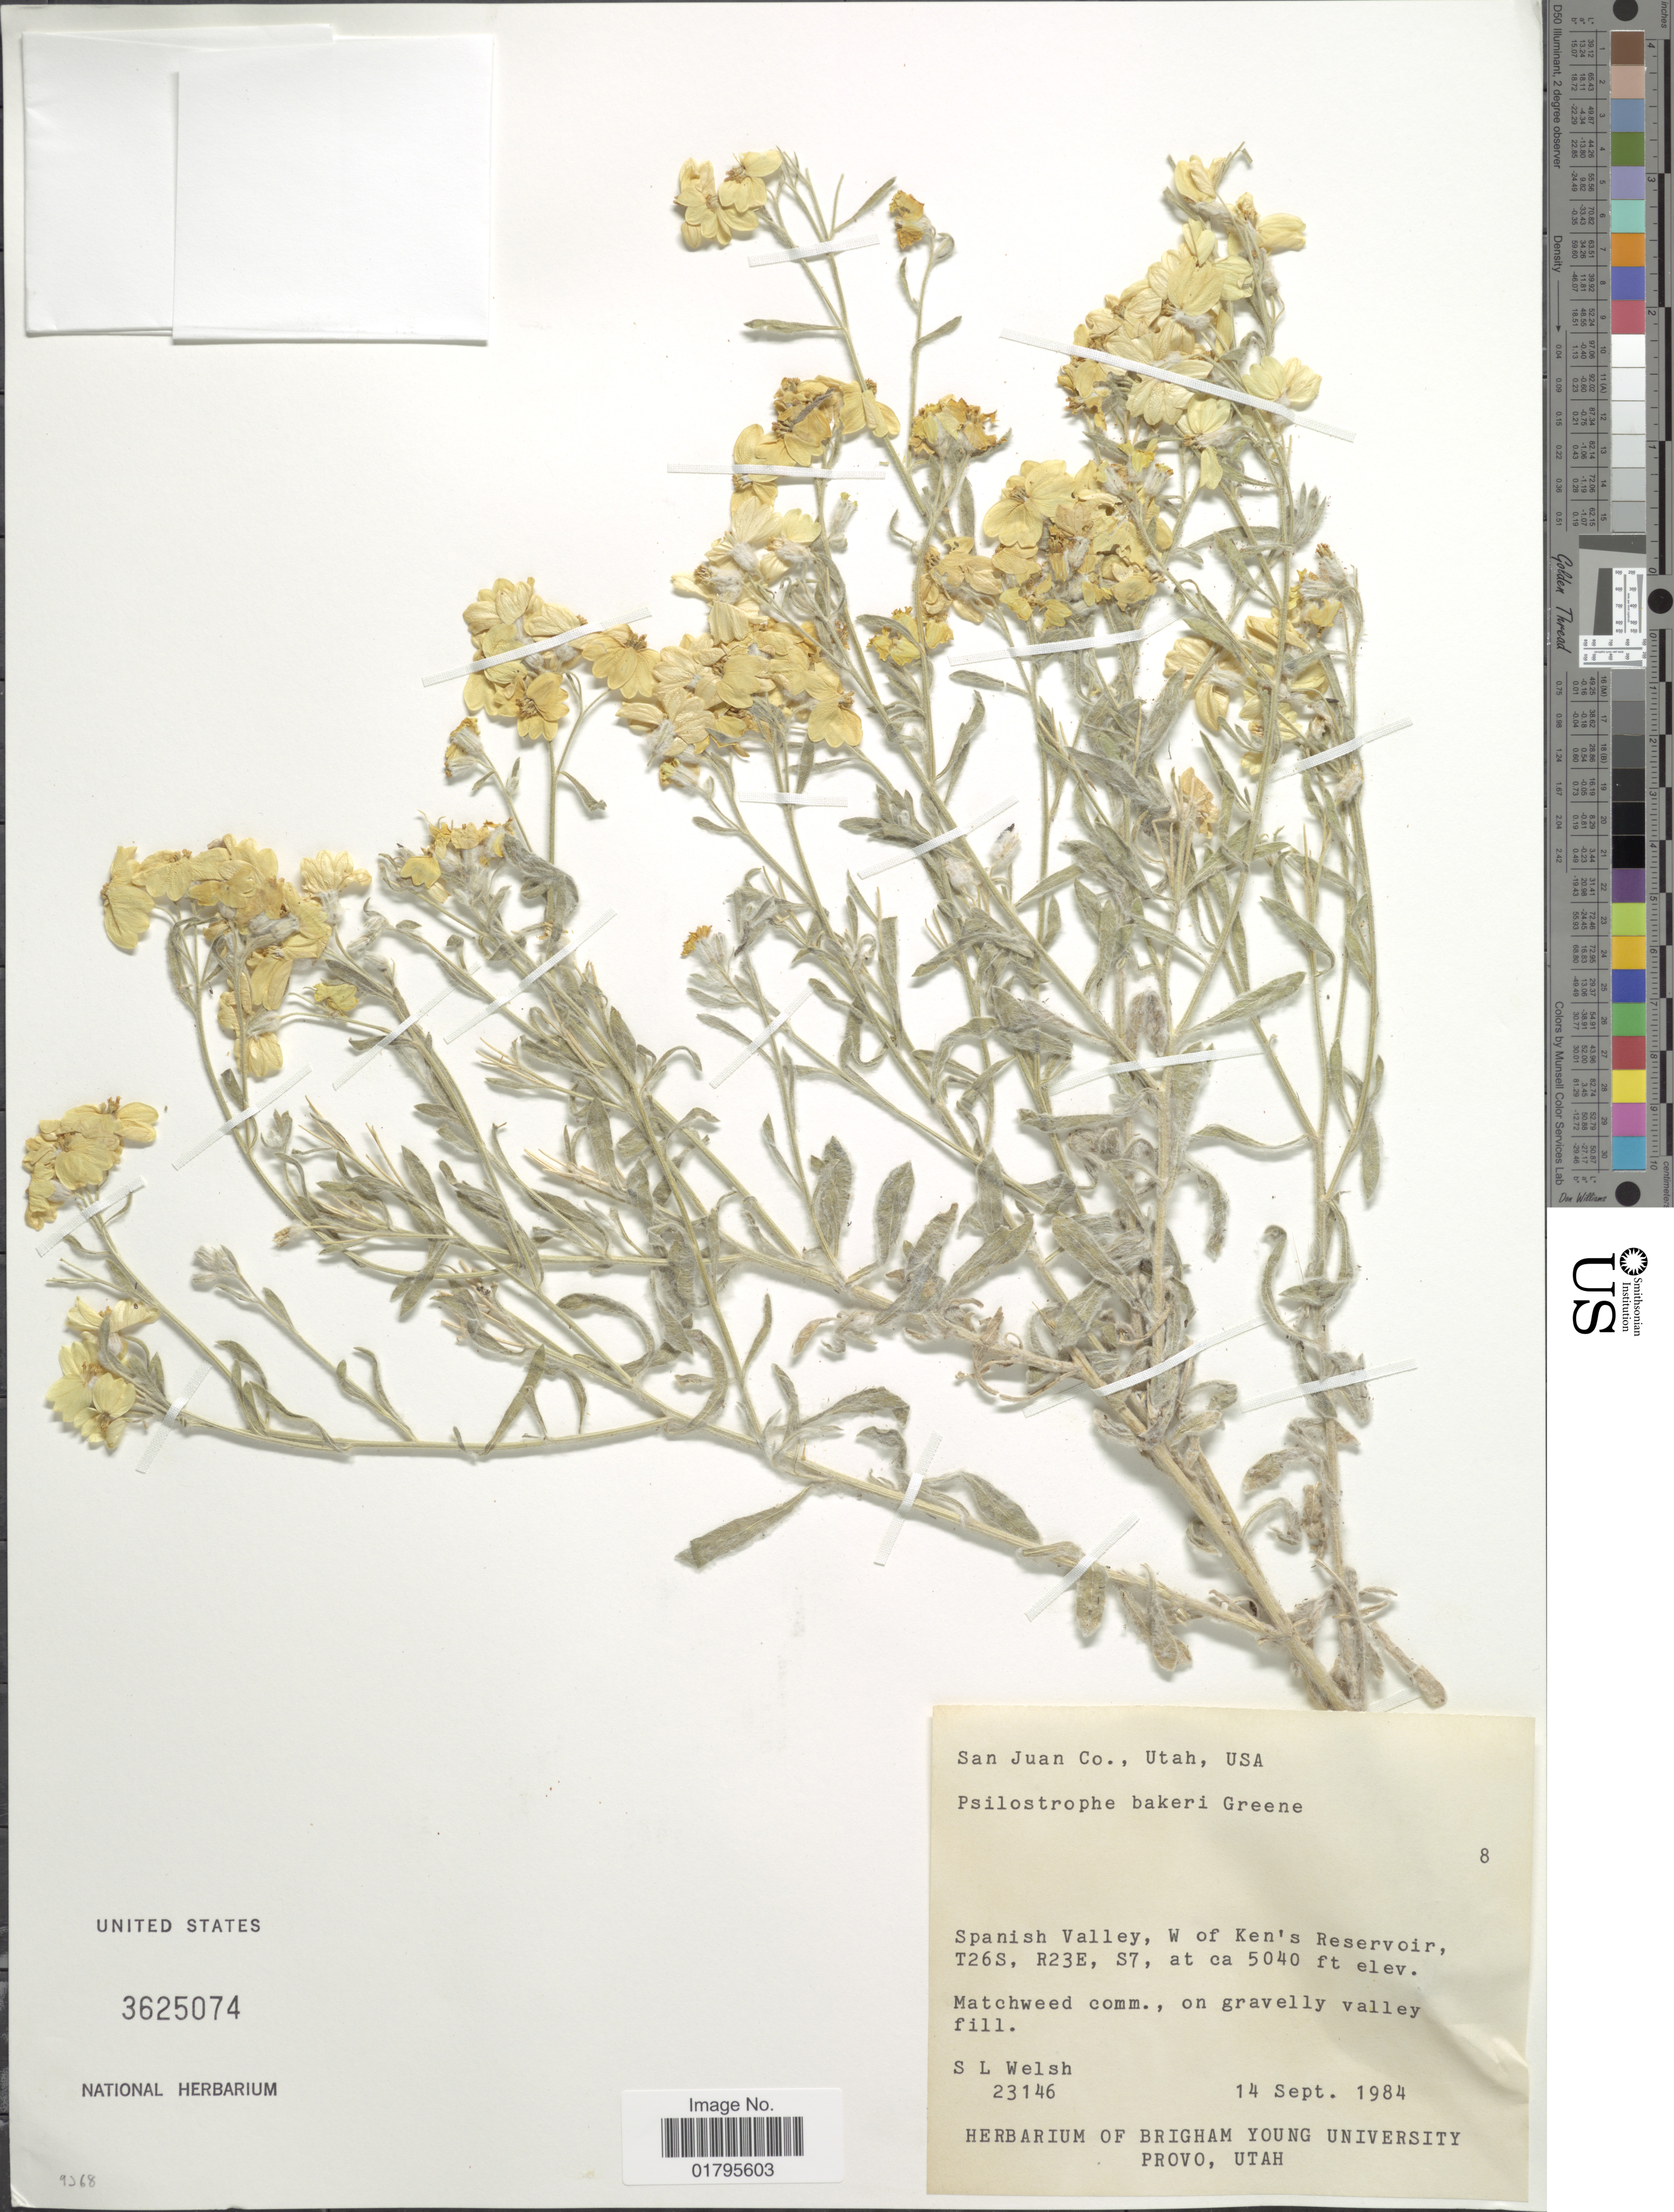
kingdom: Plantae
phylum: Tracheophyta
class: Magnoliopsida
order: Asterales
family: Asteraceae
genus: Psilostrophe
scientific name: Psilostrophe bakeri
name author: Greene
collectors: S. Welsh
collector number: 23146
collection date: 1984-09-14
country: United States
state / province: Utah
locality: San Juan Co., Utah, Spanish Valley, W of Ken's Reservoir, T26S, R23E, S7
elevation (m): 1536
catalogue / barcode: US 3625074